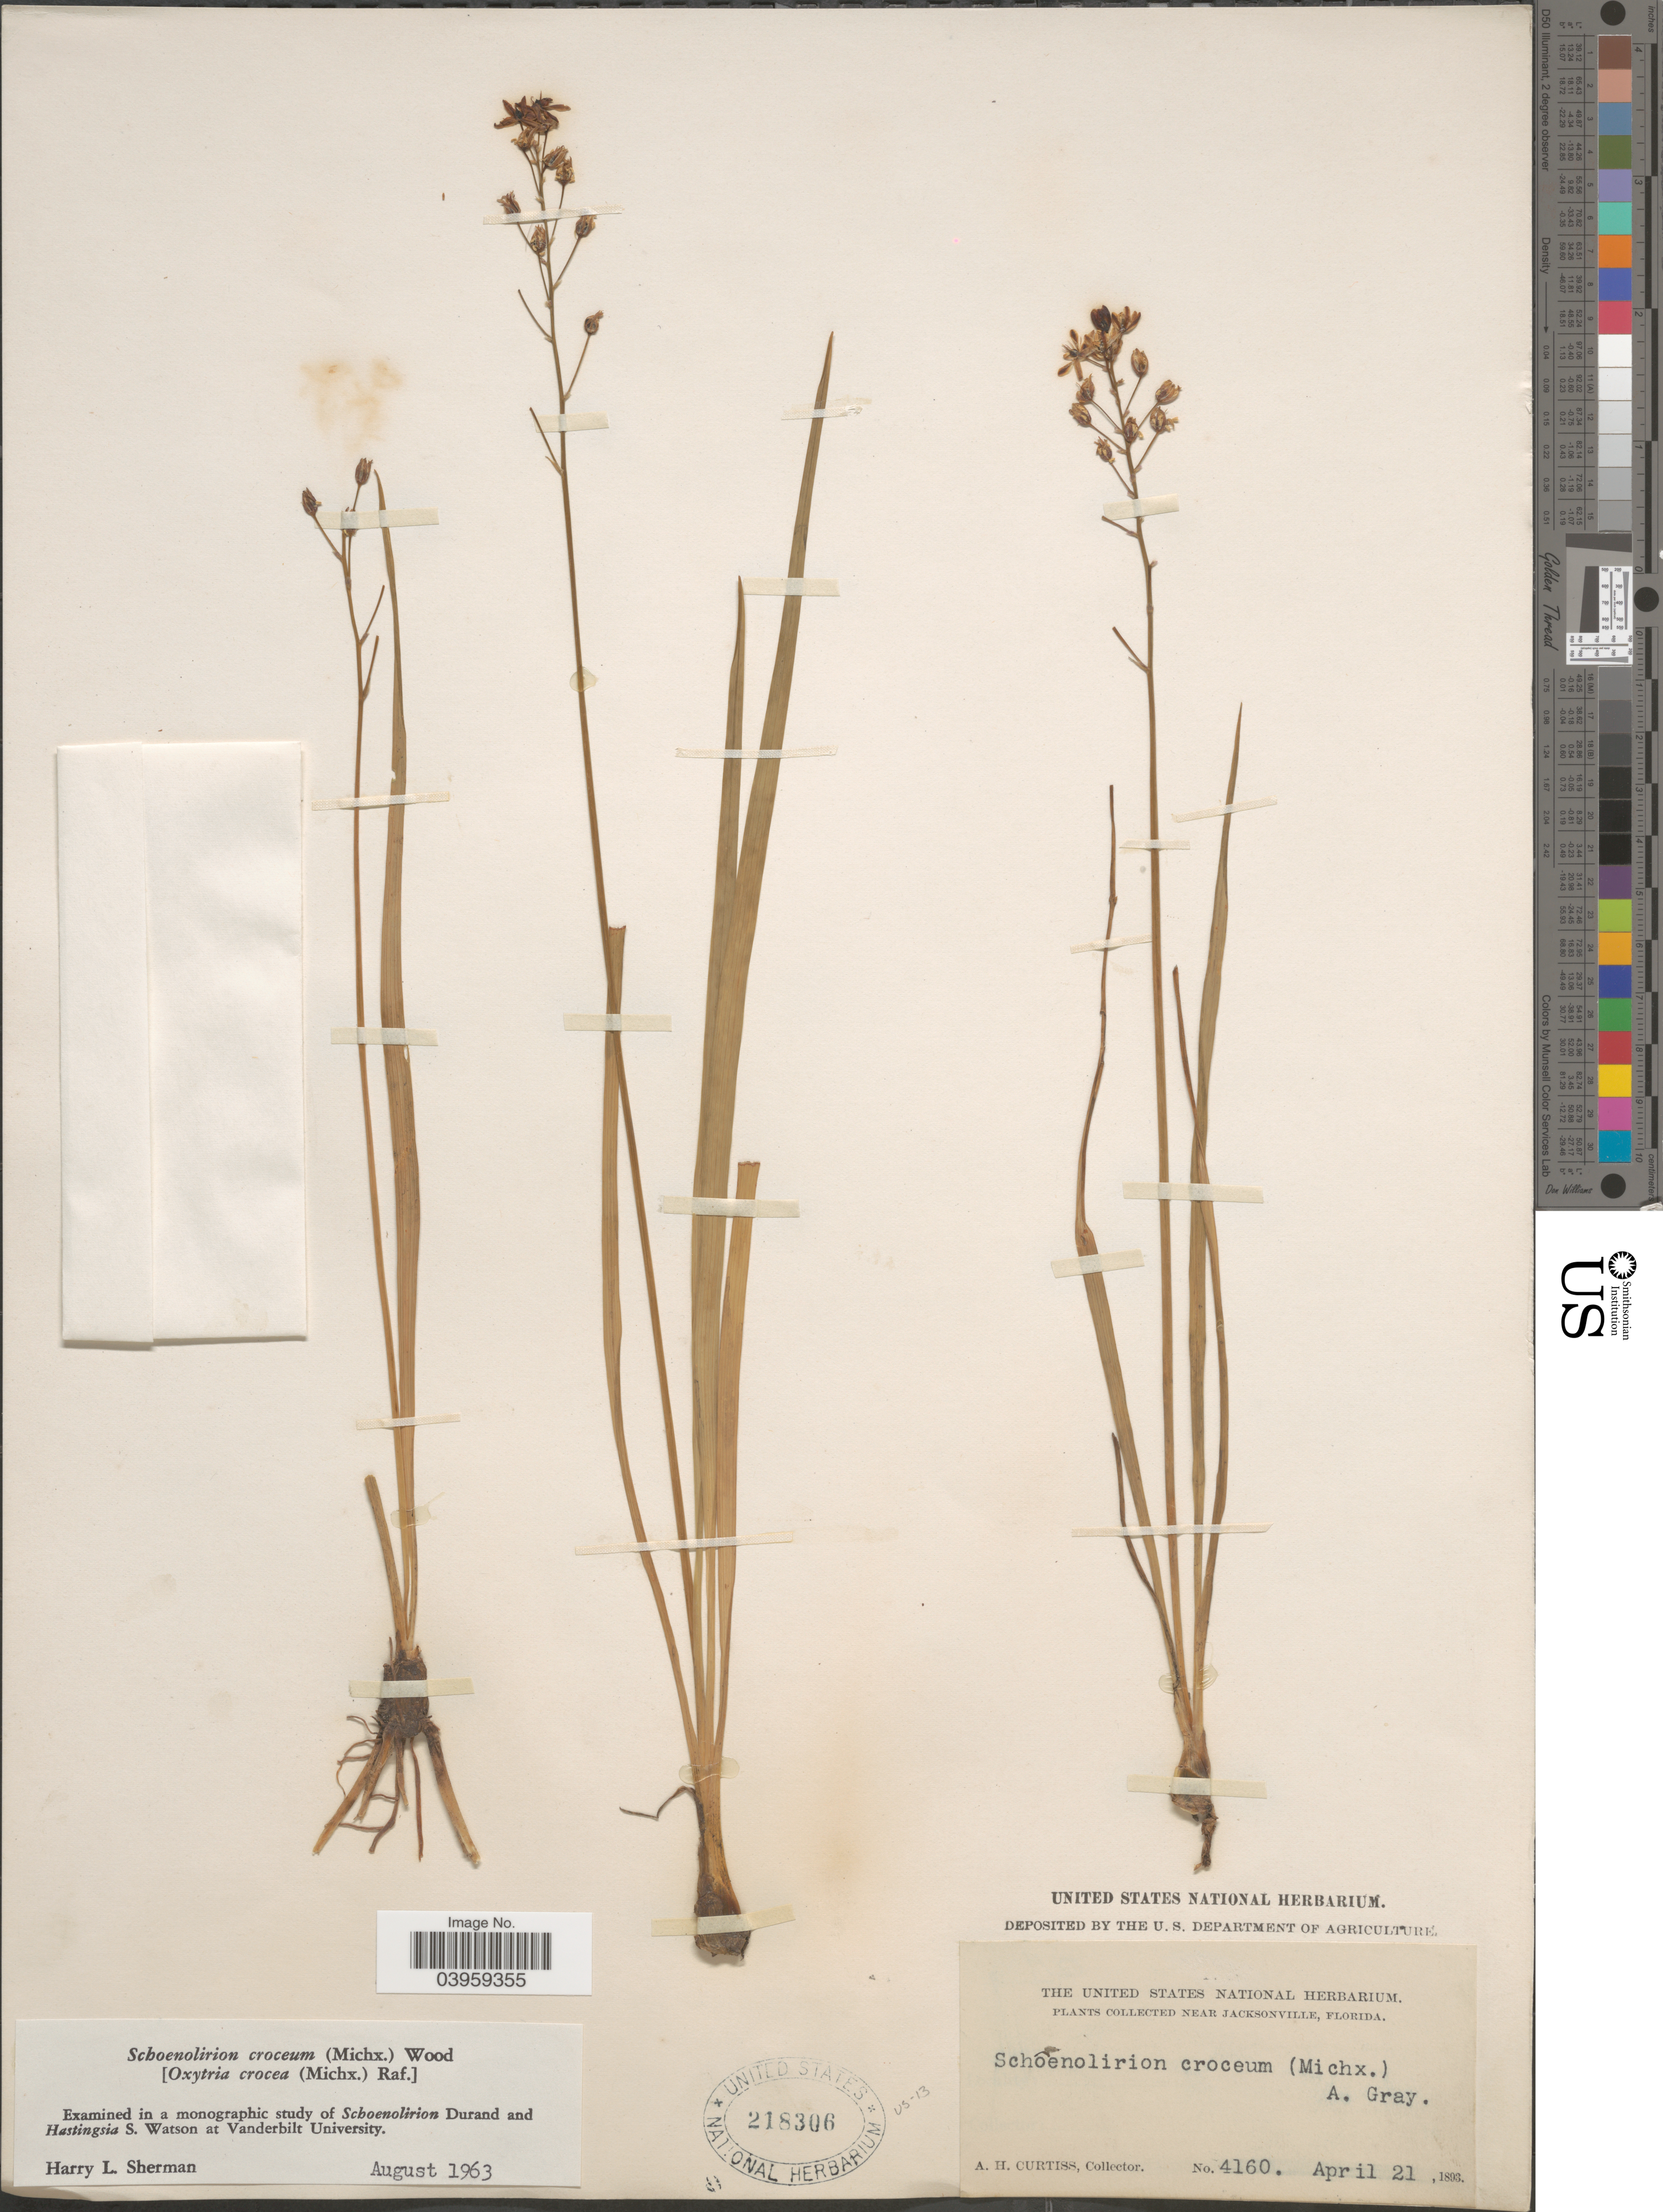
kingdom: Plantae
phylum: Tracheophyta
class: Liliopsida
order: Asparagales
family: Asparagaceae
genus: Schoenolirion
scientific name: Schoenolirion croceum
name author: (Michx.) Alph. Wood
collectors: A. H. Curtiss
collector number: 4160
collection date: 1893-04-21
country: United States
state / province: Florida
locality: Near Jacksonville.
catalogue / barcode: US 218306